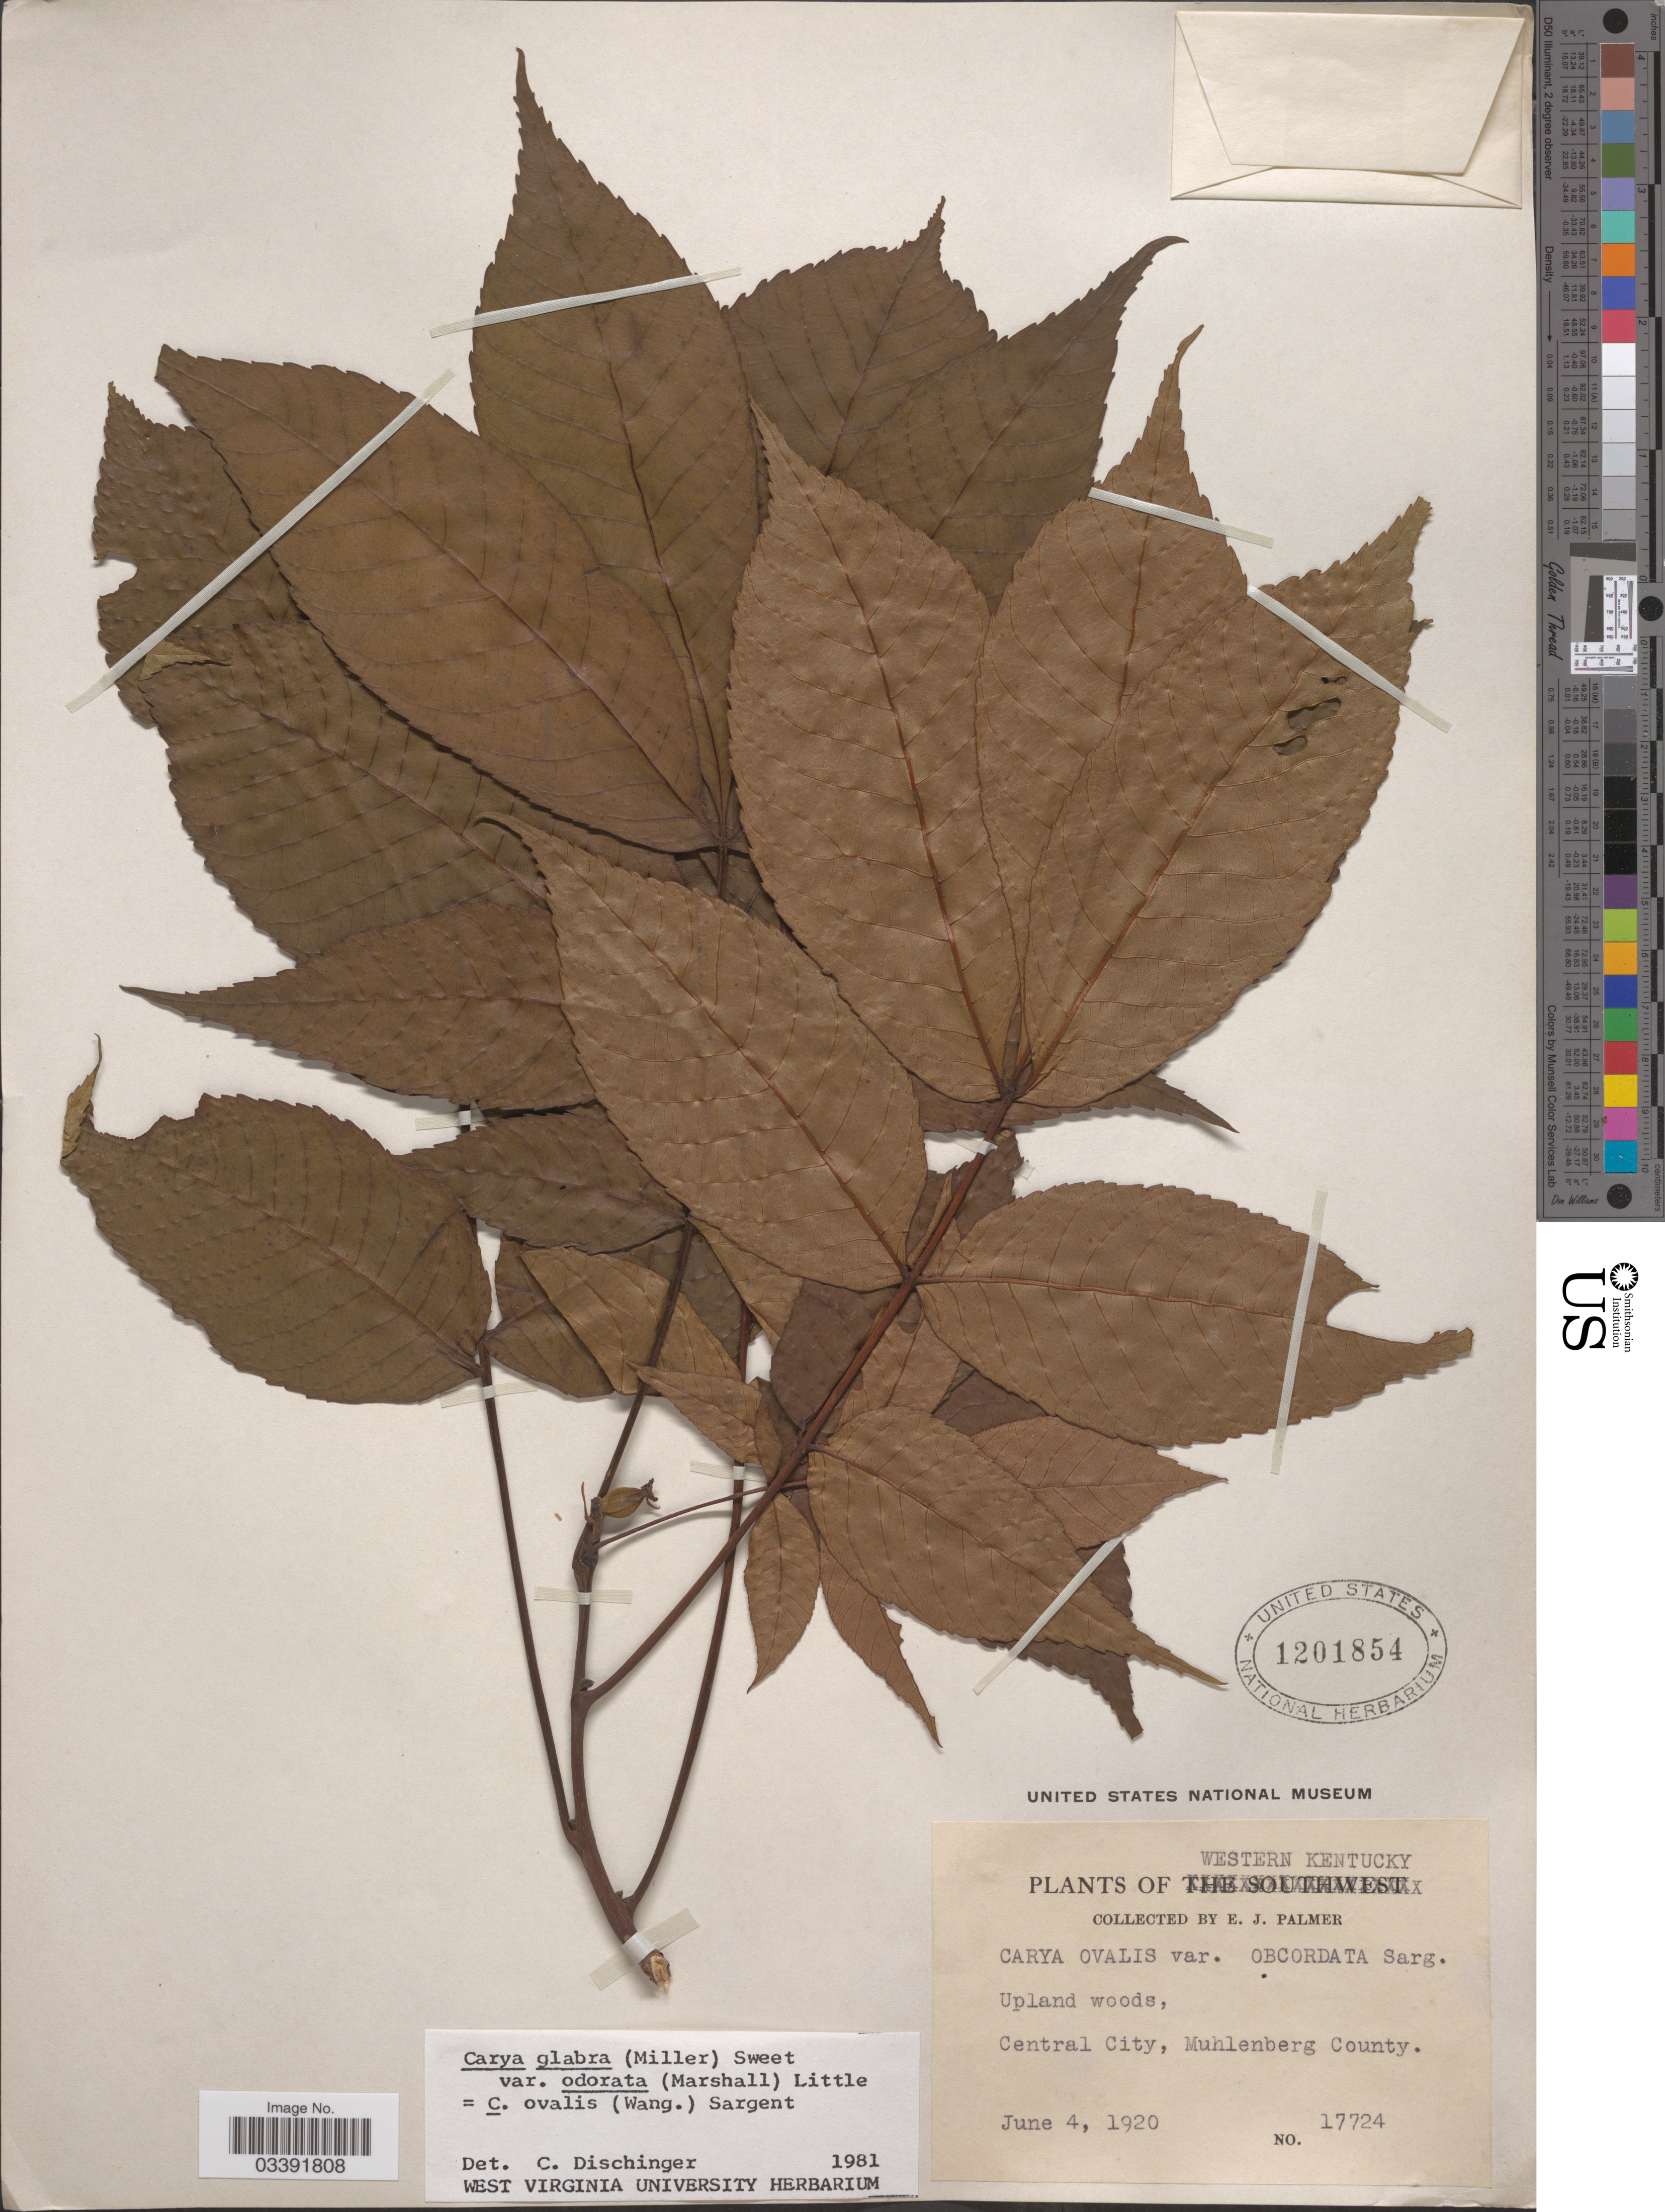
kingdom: Plantae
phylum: Tracheophyta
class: Magnoliopsida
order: Fagales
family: Juglandaceae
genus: Carya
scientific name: Carya glabra var. odorata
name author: (Marshall) Little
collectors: E. J. Palmer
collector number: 17724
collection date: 1920-06-04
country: United States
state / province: Kentucky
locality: Western Kentucky. Central City, Muhlenberg County.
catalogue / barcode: US 1201854